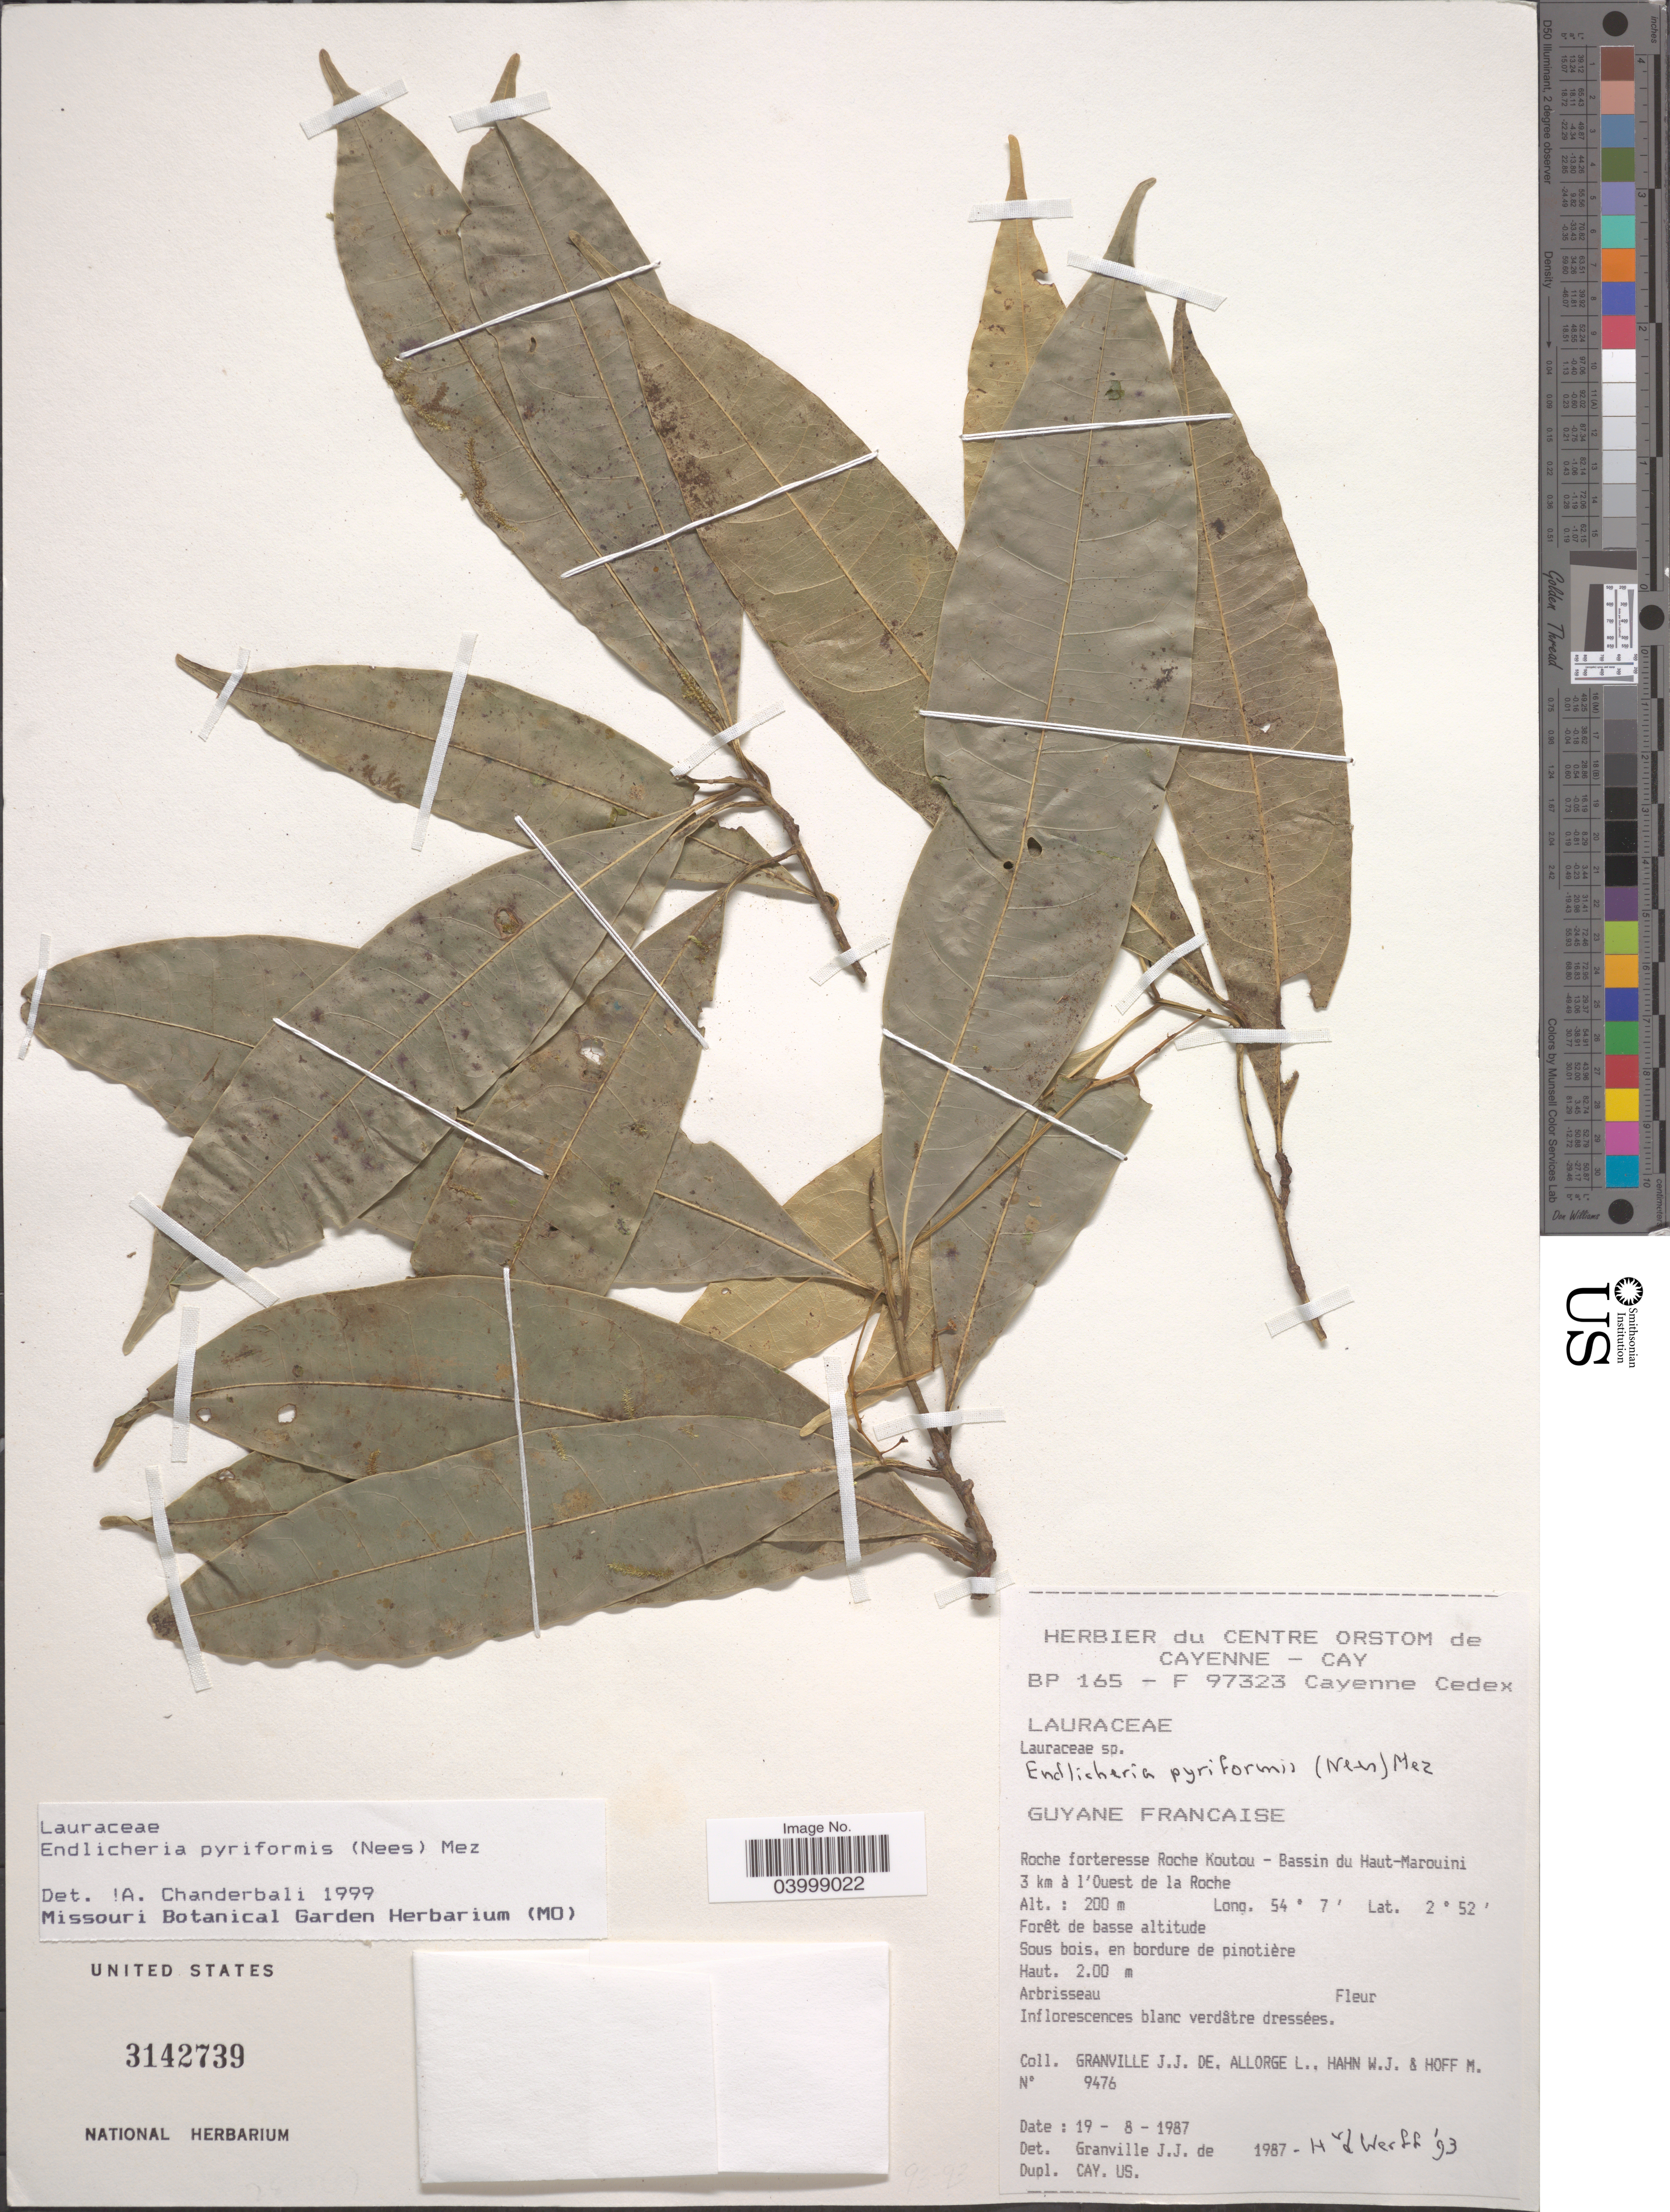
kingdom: Plantae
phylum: Tracheophyta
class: Magnoliopsida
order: Laurales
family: Lauraceae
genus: Endlicheria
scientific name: Endlicheria pyriformis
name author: (Nees) Mez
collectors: J.-J. de Granville, L. Allorge, W. J. Hahn & M. Hoff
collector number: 9476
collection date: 1987-08-19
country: French Guiana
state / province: Cayenne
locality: Guyane Francaise. Roche forteresse Roche Koutou - Bassin du Haut-Marouini. 3 km à l'Ouest de la Roche.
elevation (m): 200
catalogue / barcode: US 3142739